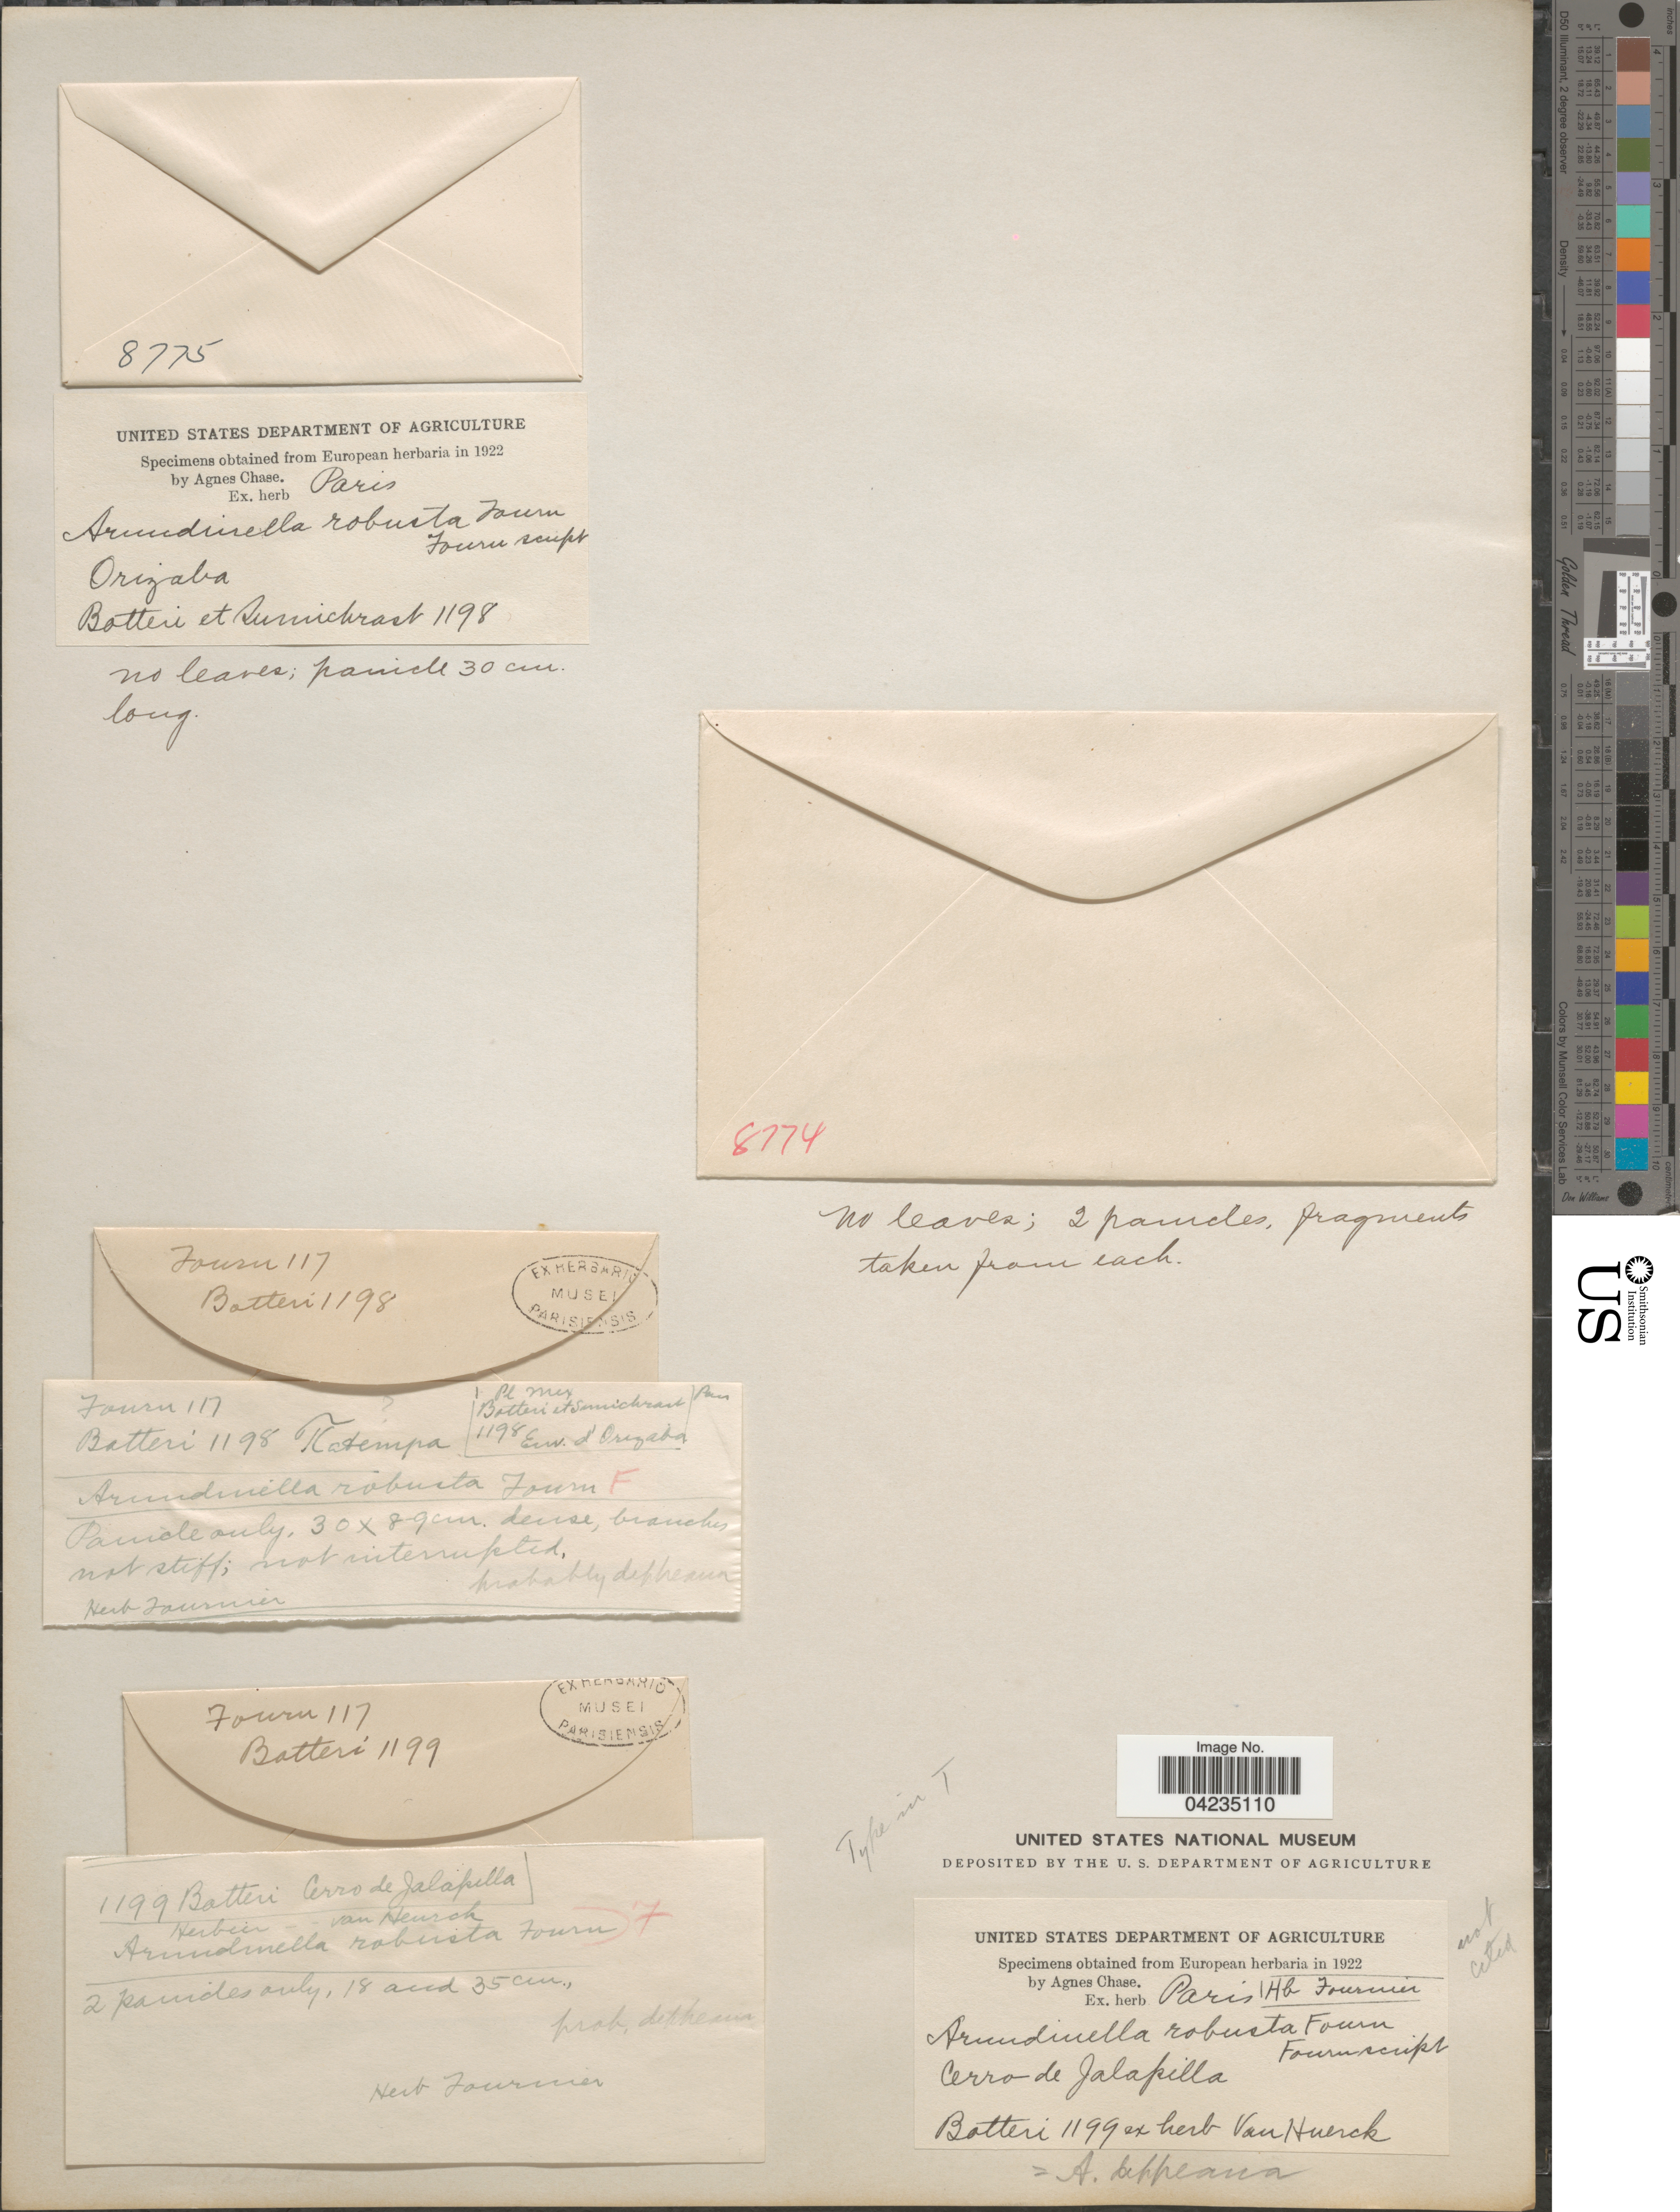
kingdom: Plantae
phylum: Tracheophyta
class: Liliopsida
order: Poales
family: Poaceae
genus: Arundinella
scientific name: Arundinella deppeana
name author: Nees ex Steud.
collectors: -. Botteri & -- Sumichrast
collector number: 1198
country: Mexico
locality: Env. d' Orizaba.